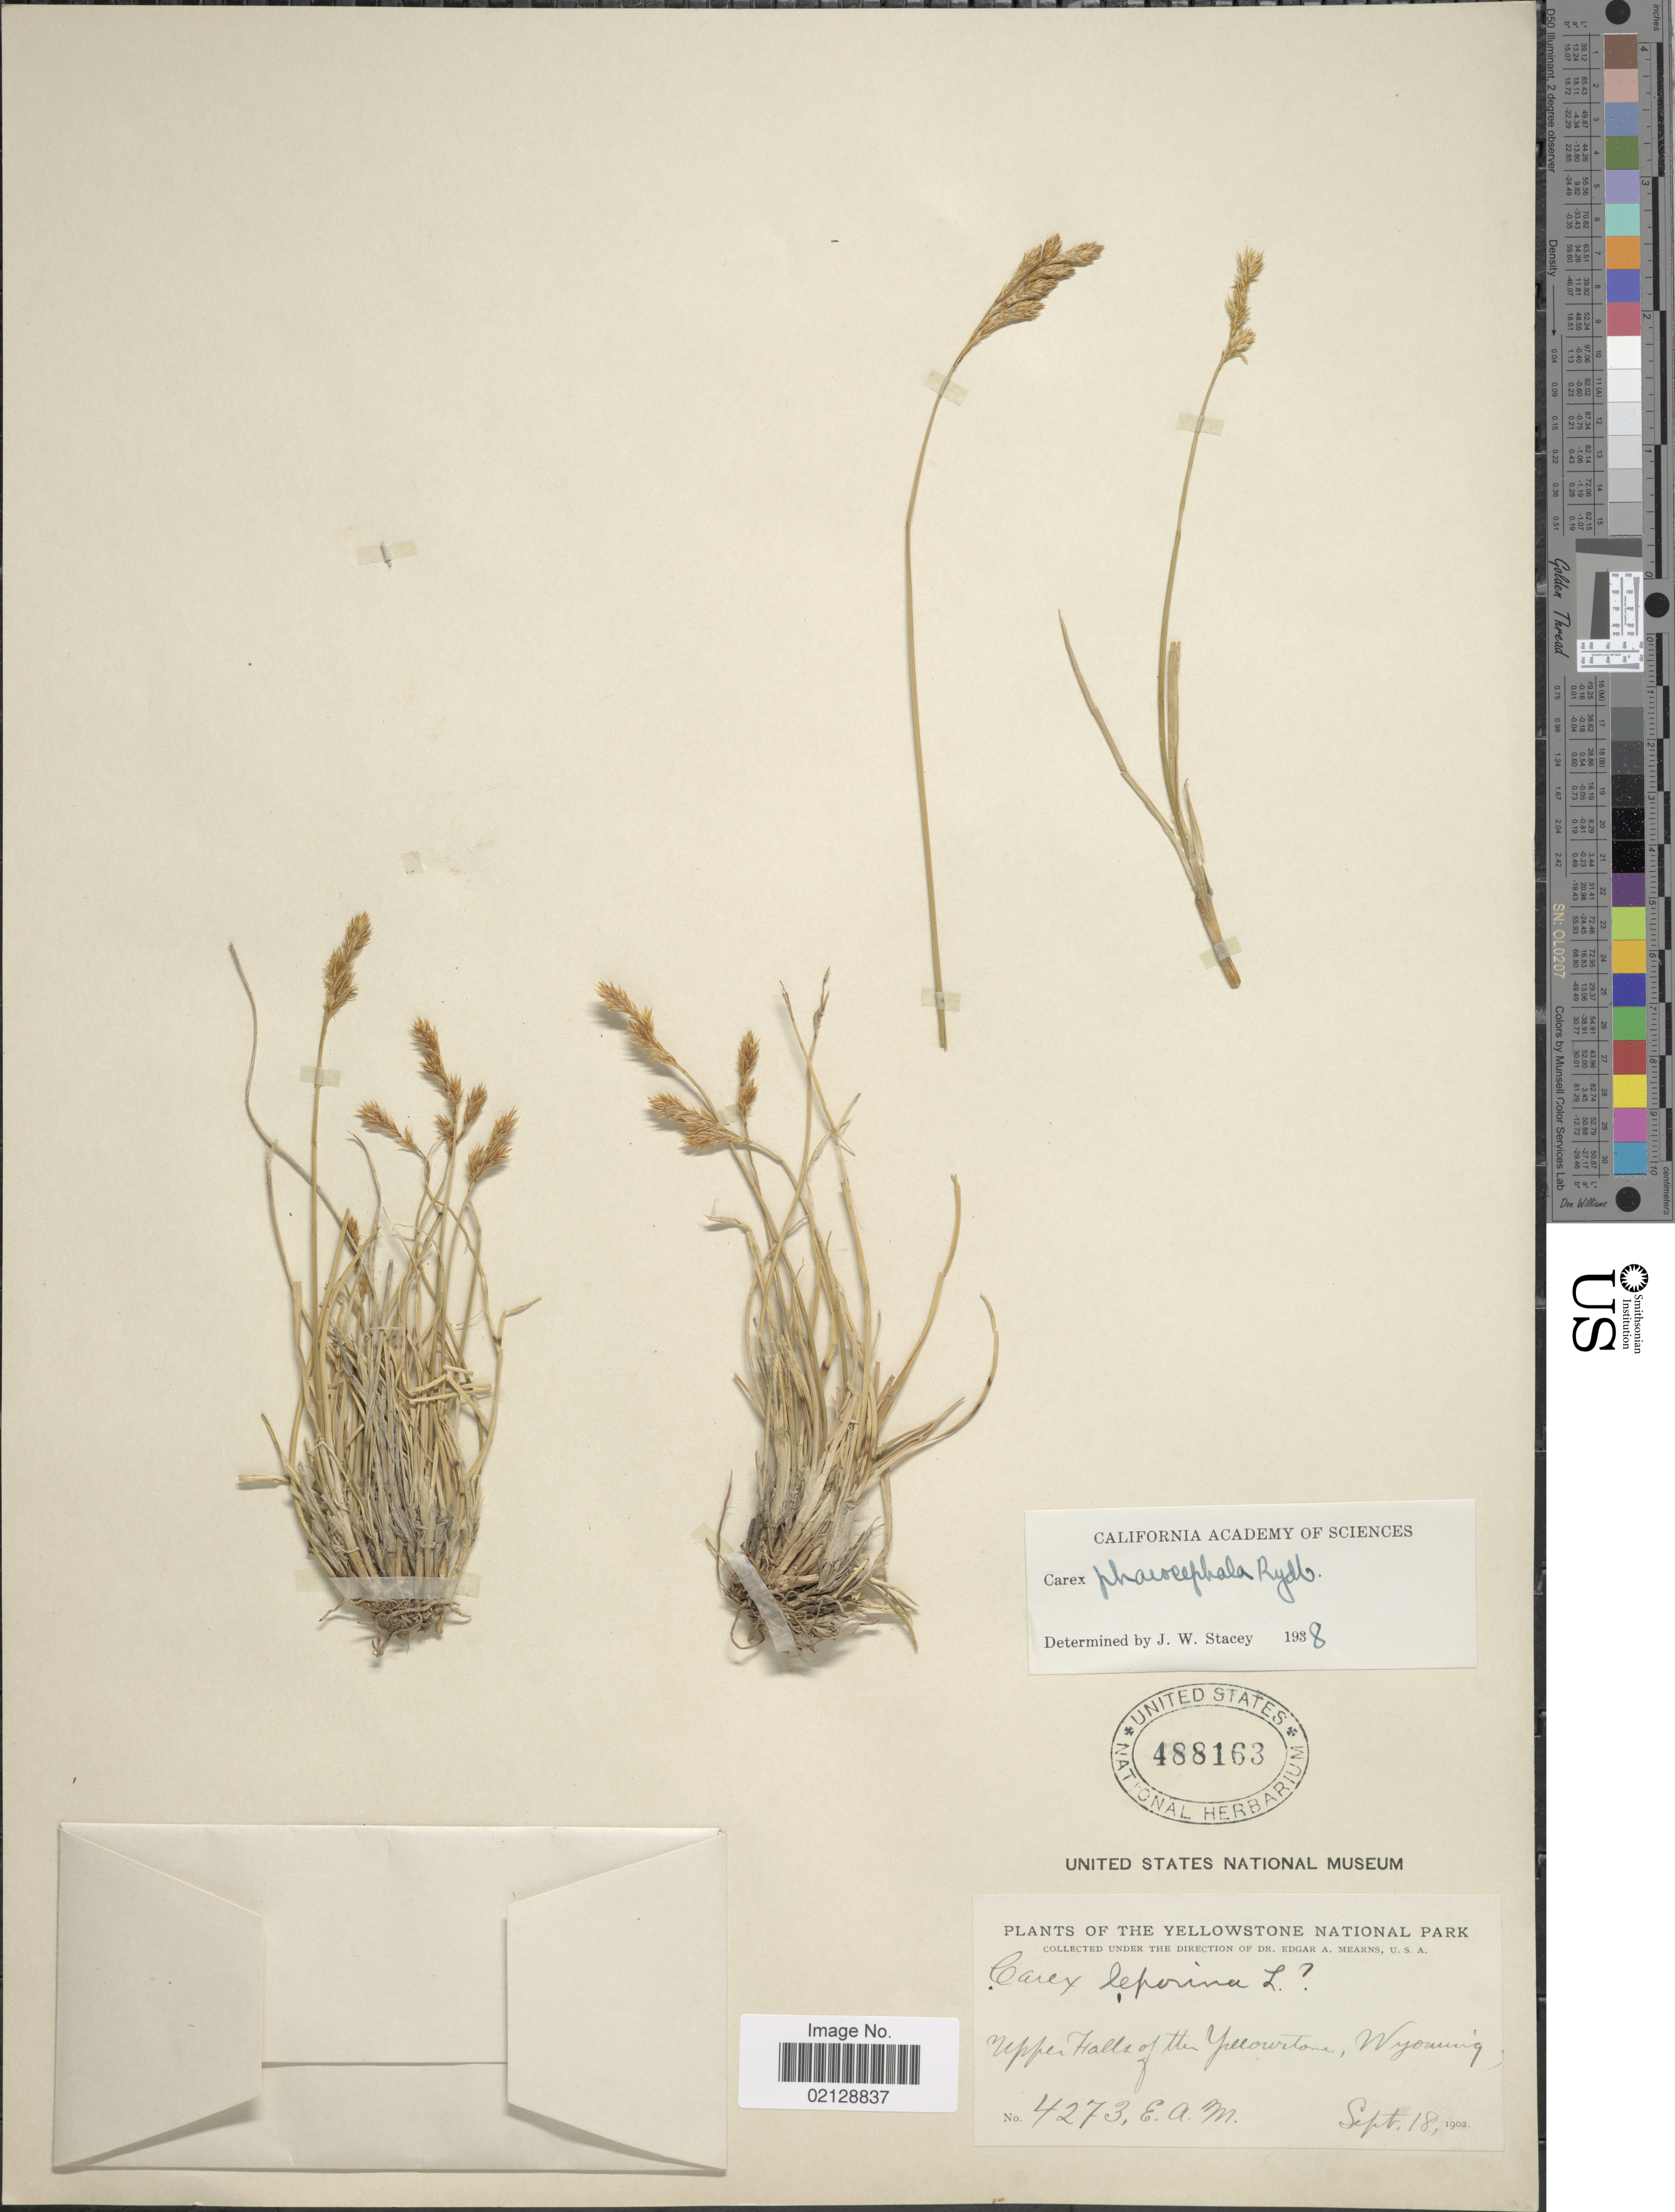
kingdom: Plantae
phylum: Tracheophyta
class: Liliopsida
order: Poales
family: Cyperaceae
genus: Carex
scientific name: Carex phaeocephala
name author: Piper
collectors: E. A. Mearns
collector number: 4273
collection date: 1902-09-18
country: United States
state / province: Wyoming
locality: The Yellowstone National Park, Upper Falls of The Yellowstone, Wyoming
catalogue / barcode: US 488163